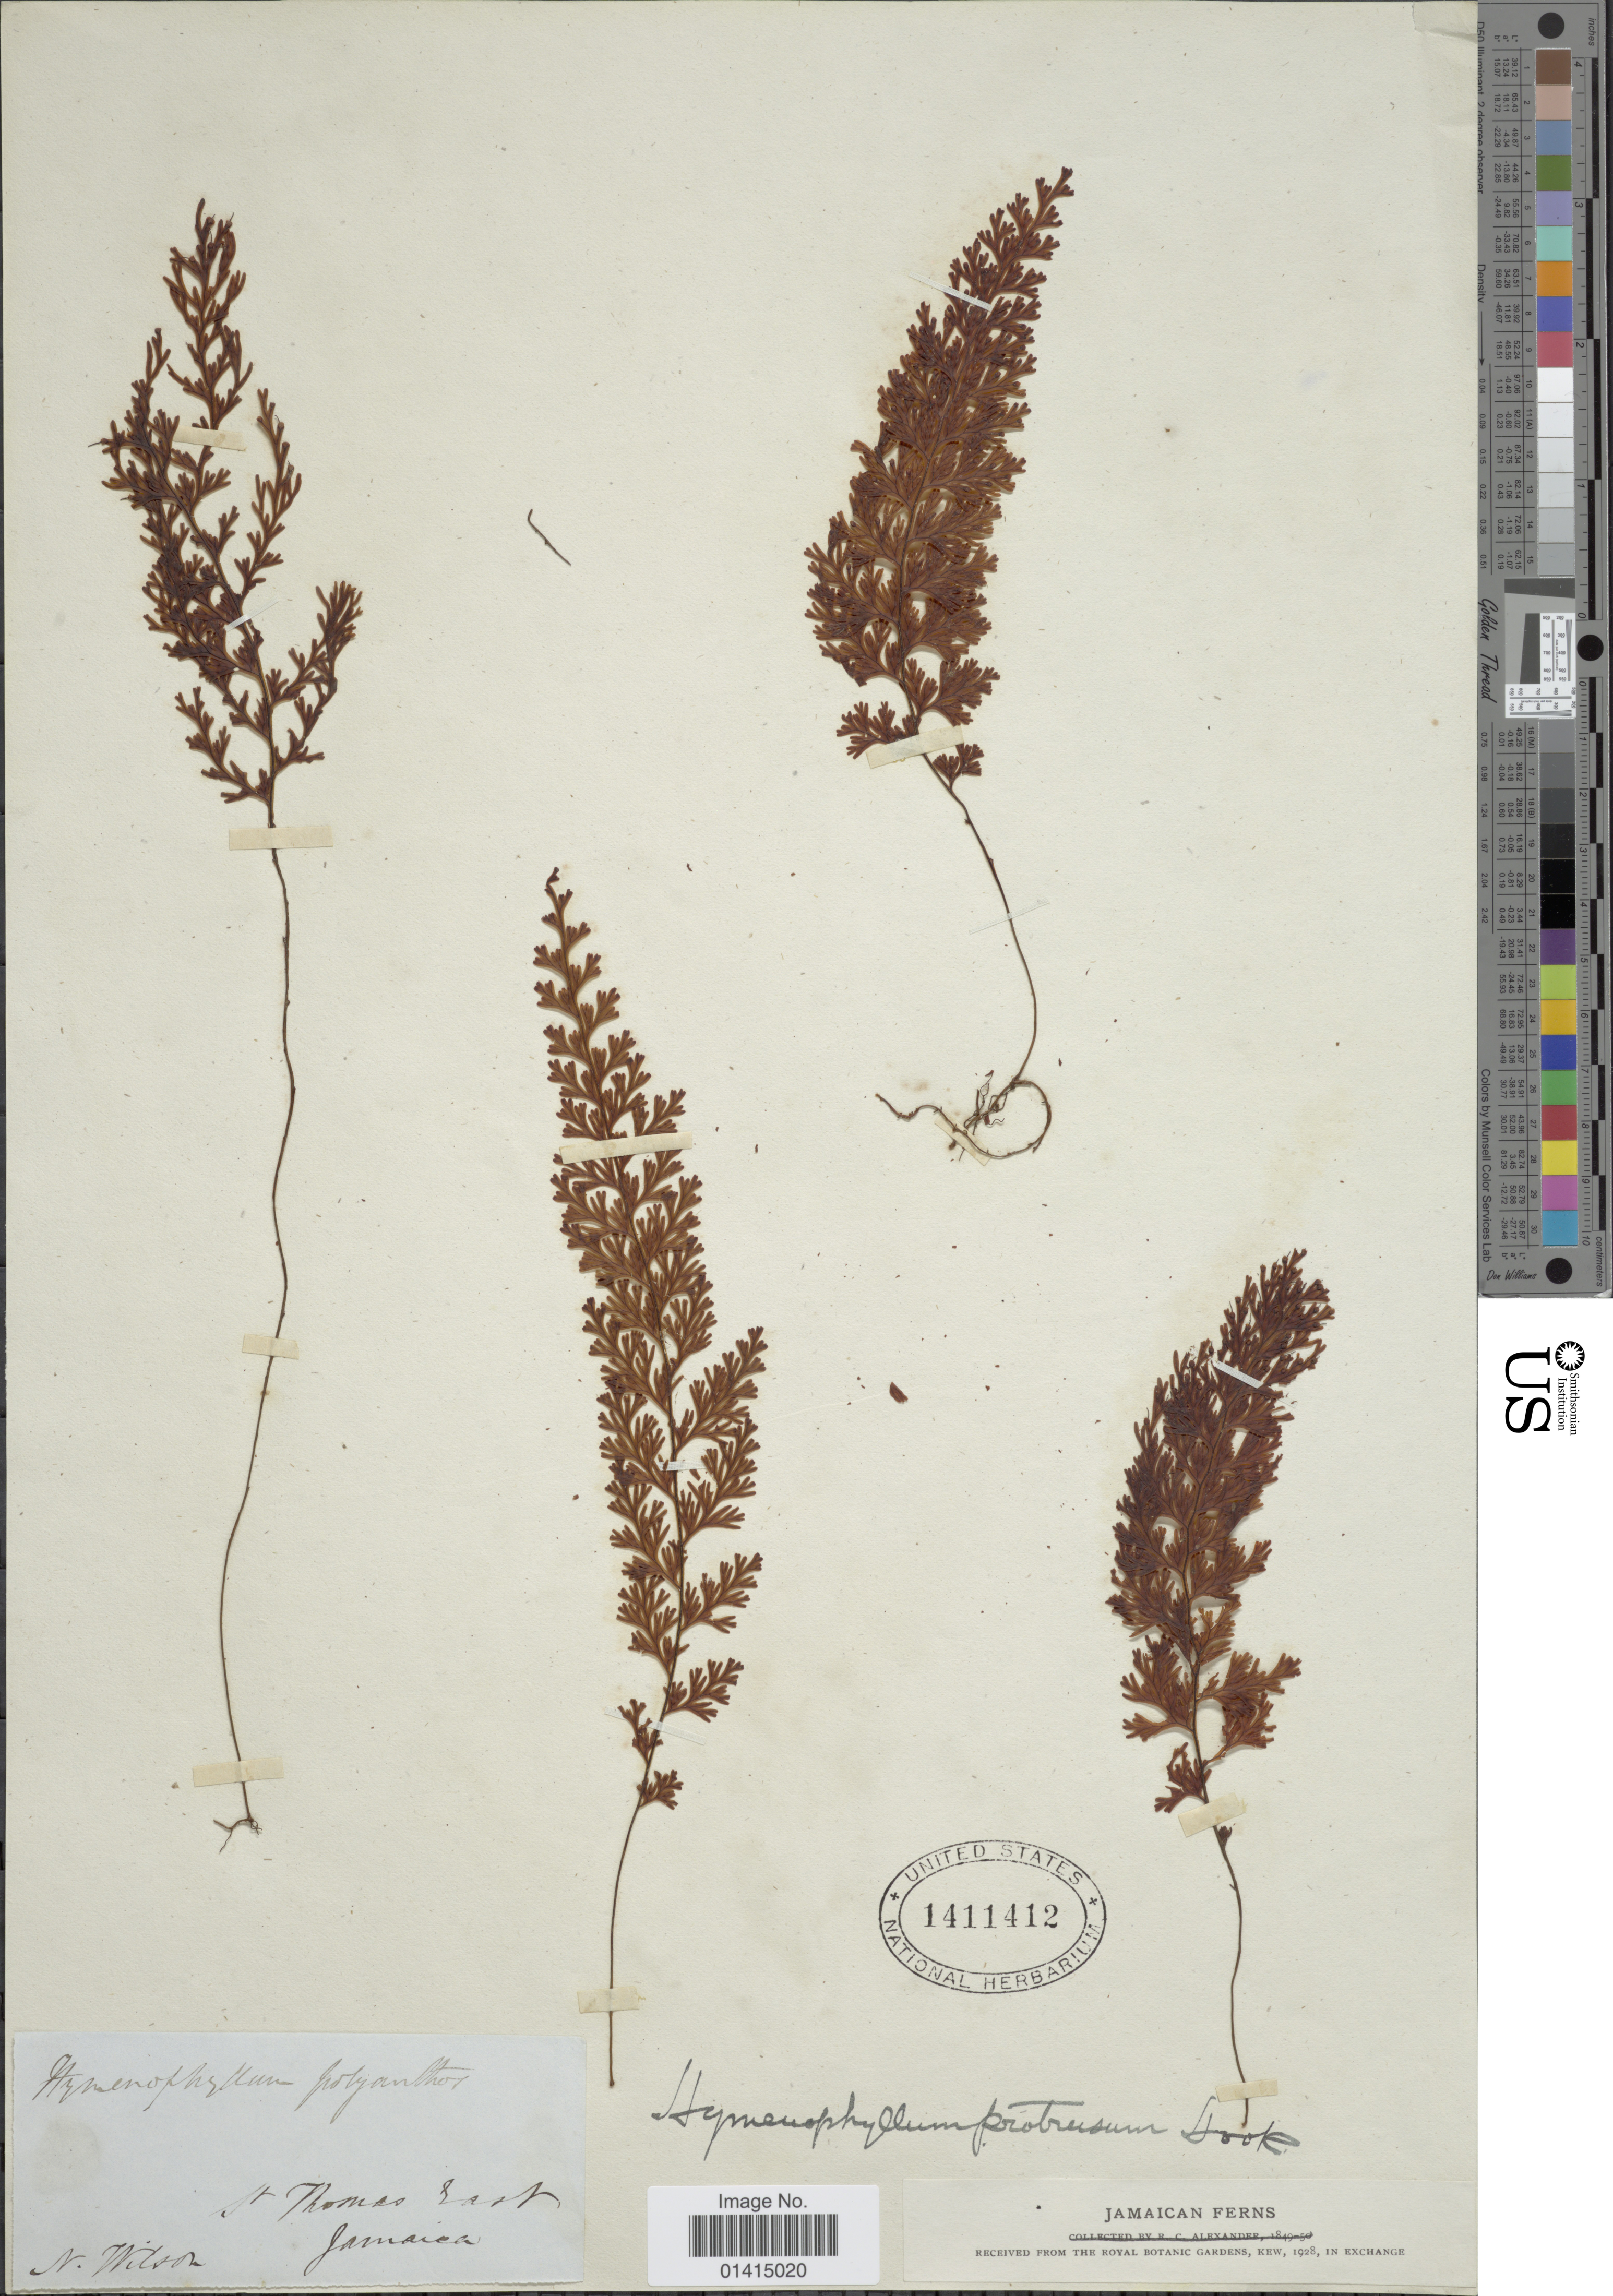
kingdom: Plantae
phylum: Tracheophyta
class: Polypodiopsida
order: Hymenophyllales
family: Hymenophyllaceae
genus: Hymenophyllum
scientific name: Hymenophyllum decurrens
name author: (Jacq.) Sw.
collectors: N. Wilson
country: Jamaica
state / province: Saint Thomas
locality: St. Thomas East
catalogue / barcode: US 1411412